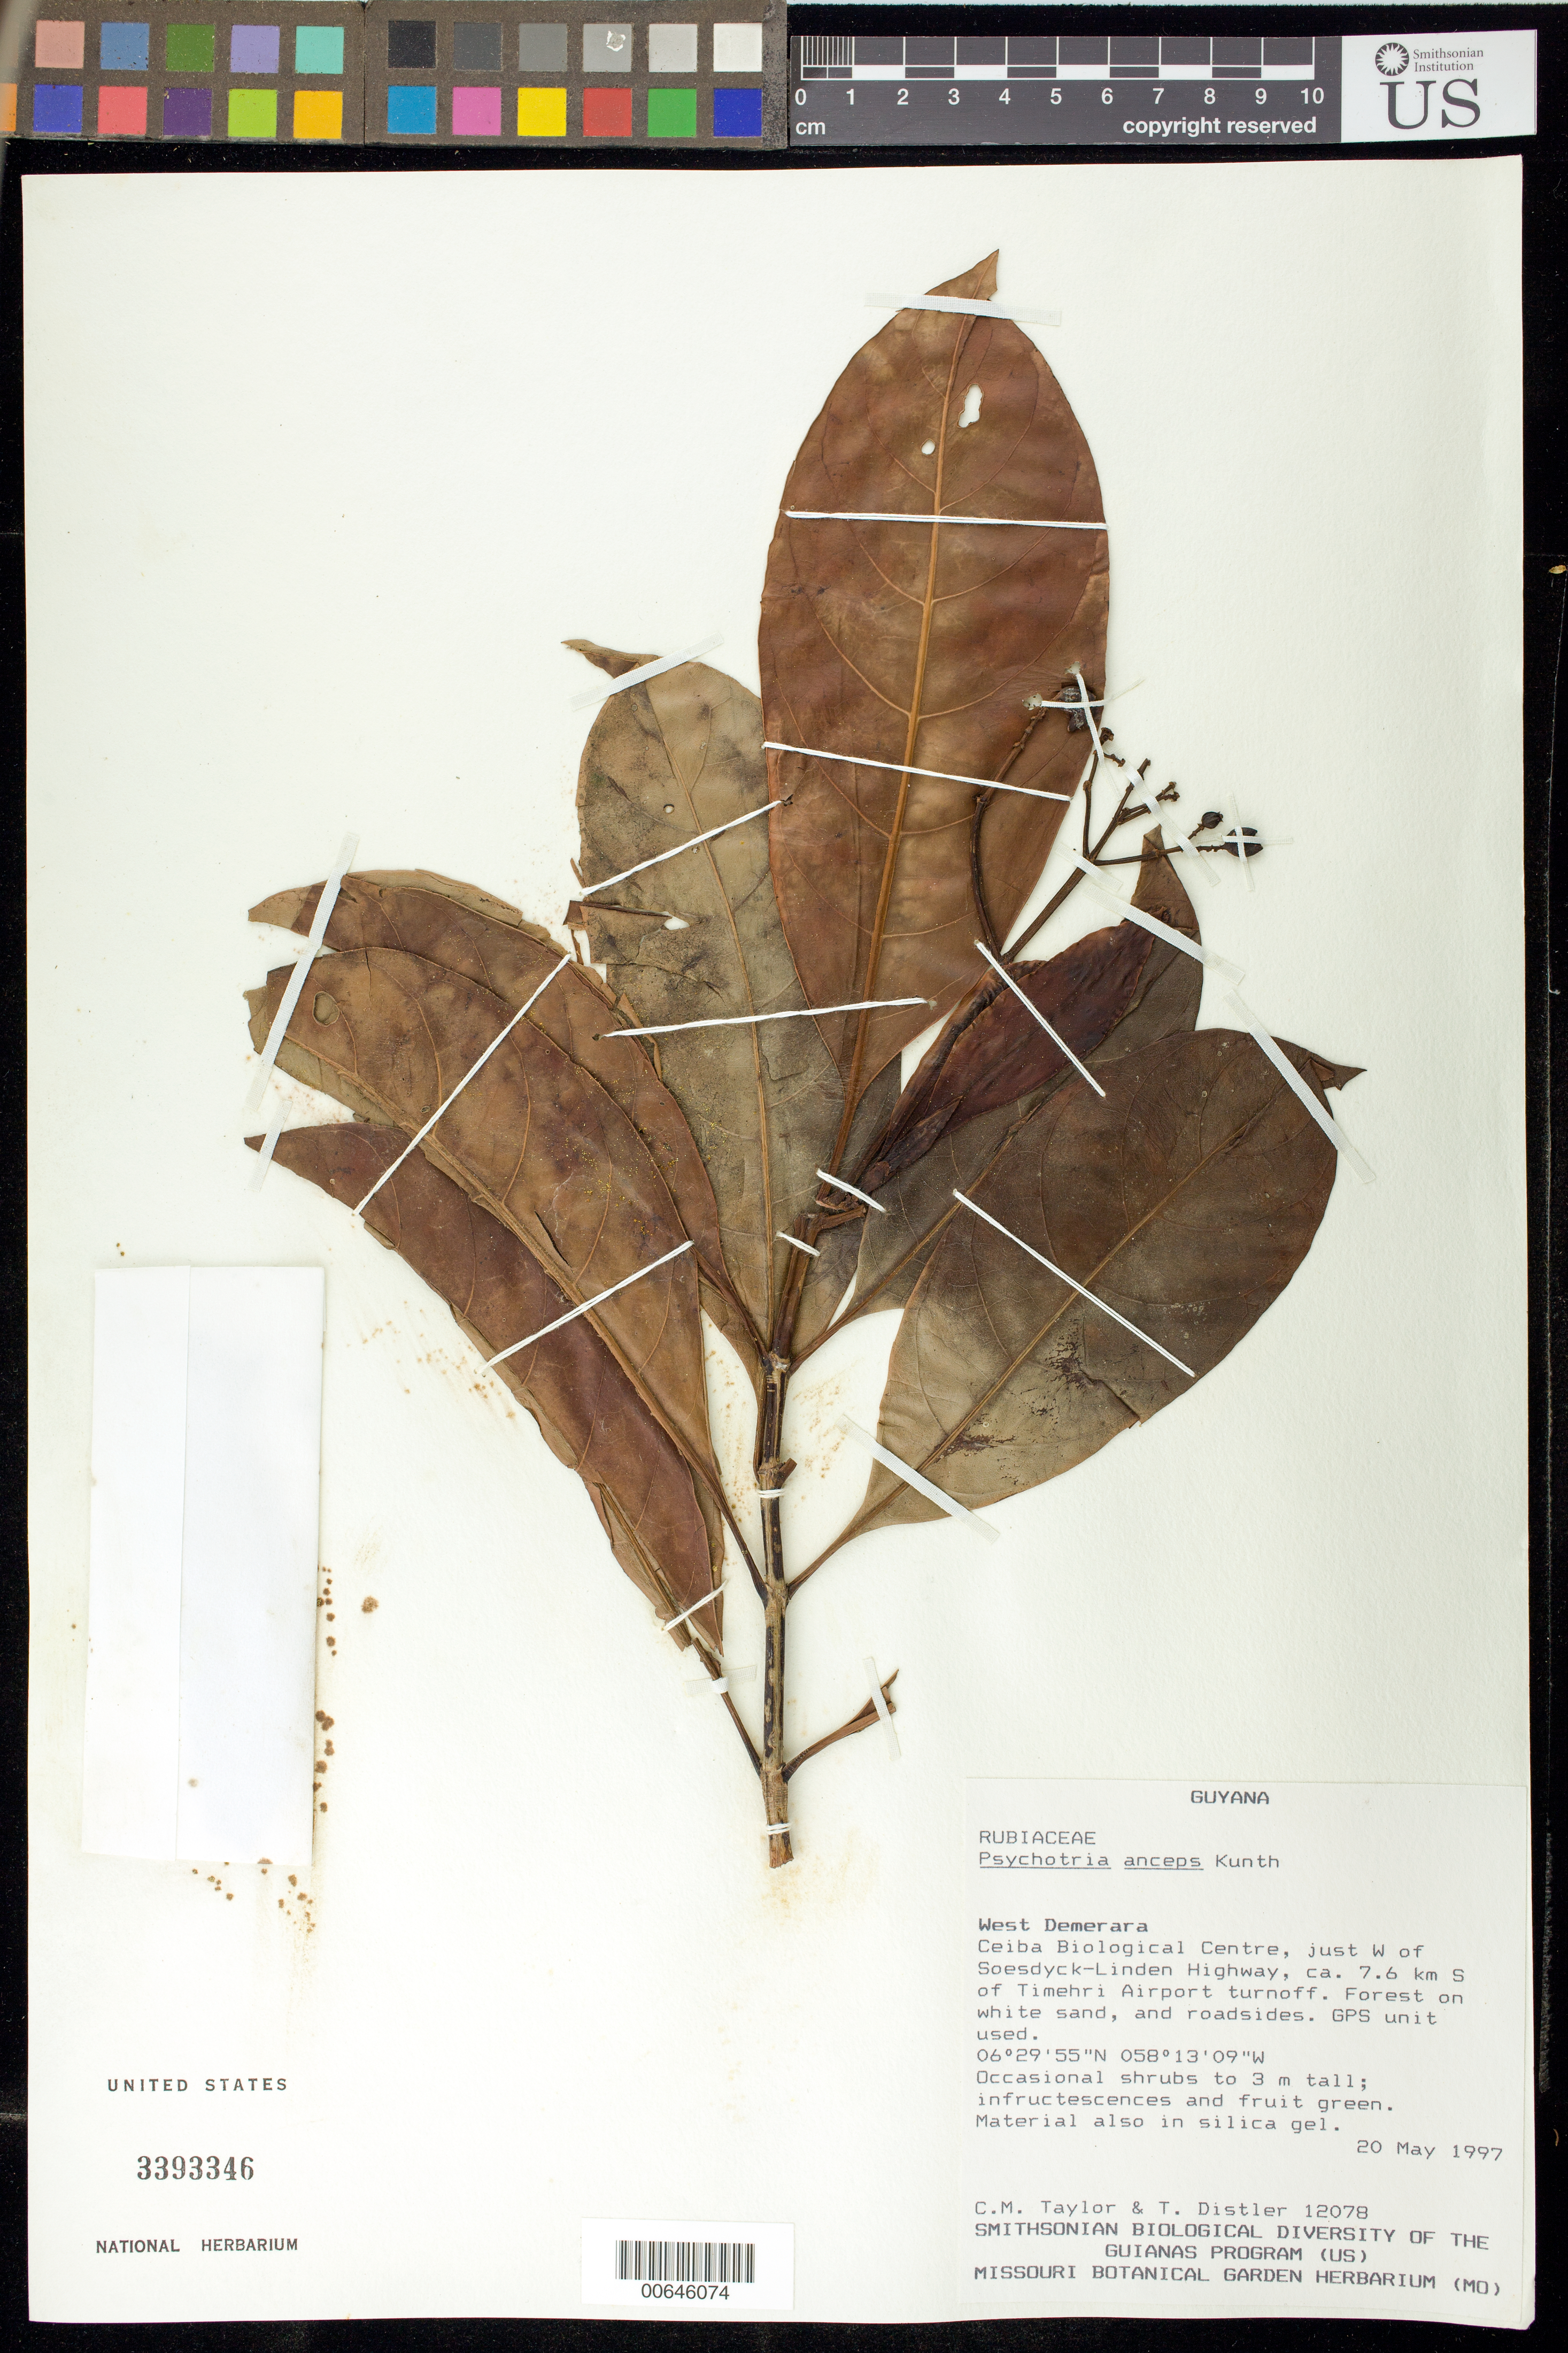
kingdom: Plantae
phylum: Tracheophyta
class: Magnoliopsida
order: Gentianales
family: Rubiaceae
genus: Psychotria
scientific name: Psychotria anceps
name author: Kunth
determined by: Taylor, Charlotte M.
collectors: C. M. Taylor & T. Distler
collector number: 12078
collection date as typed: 20 May 1997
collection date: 1997-05-20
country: Guyana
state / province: Demerara-Mahaica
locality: Ceiba Biological Centre, just W of Soesdyck-Linden Hwy, ca. 7.6 km S of Timehri Airport turnoff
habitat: Forest on white sand, and roadsides. Occasional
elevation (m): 15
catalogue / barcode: US 3393346